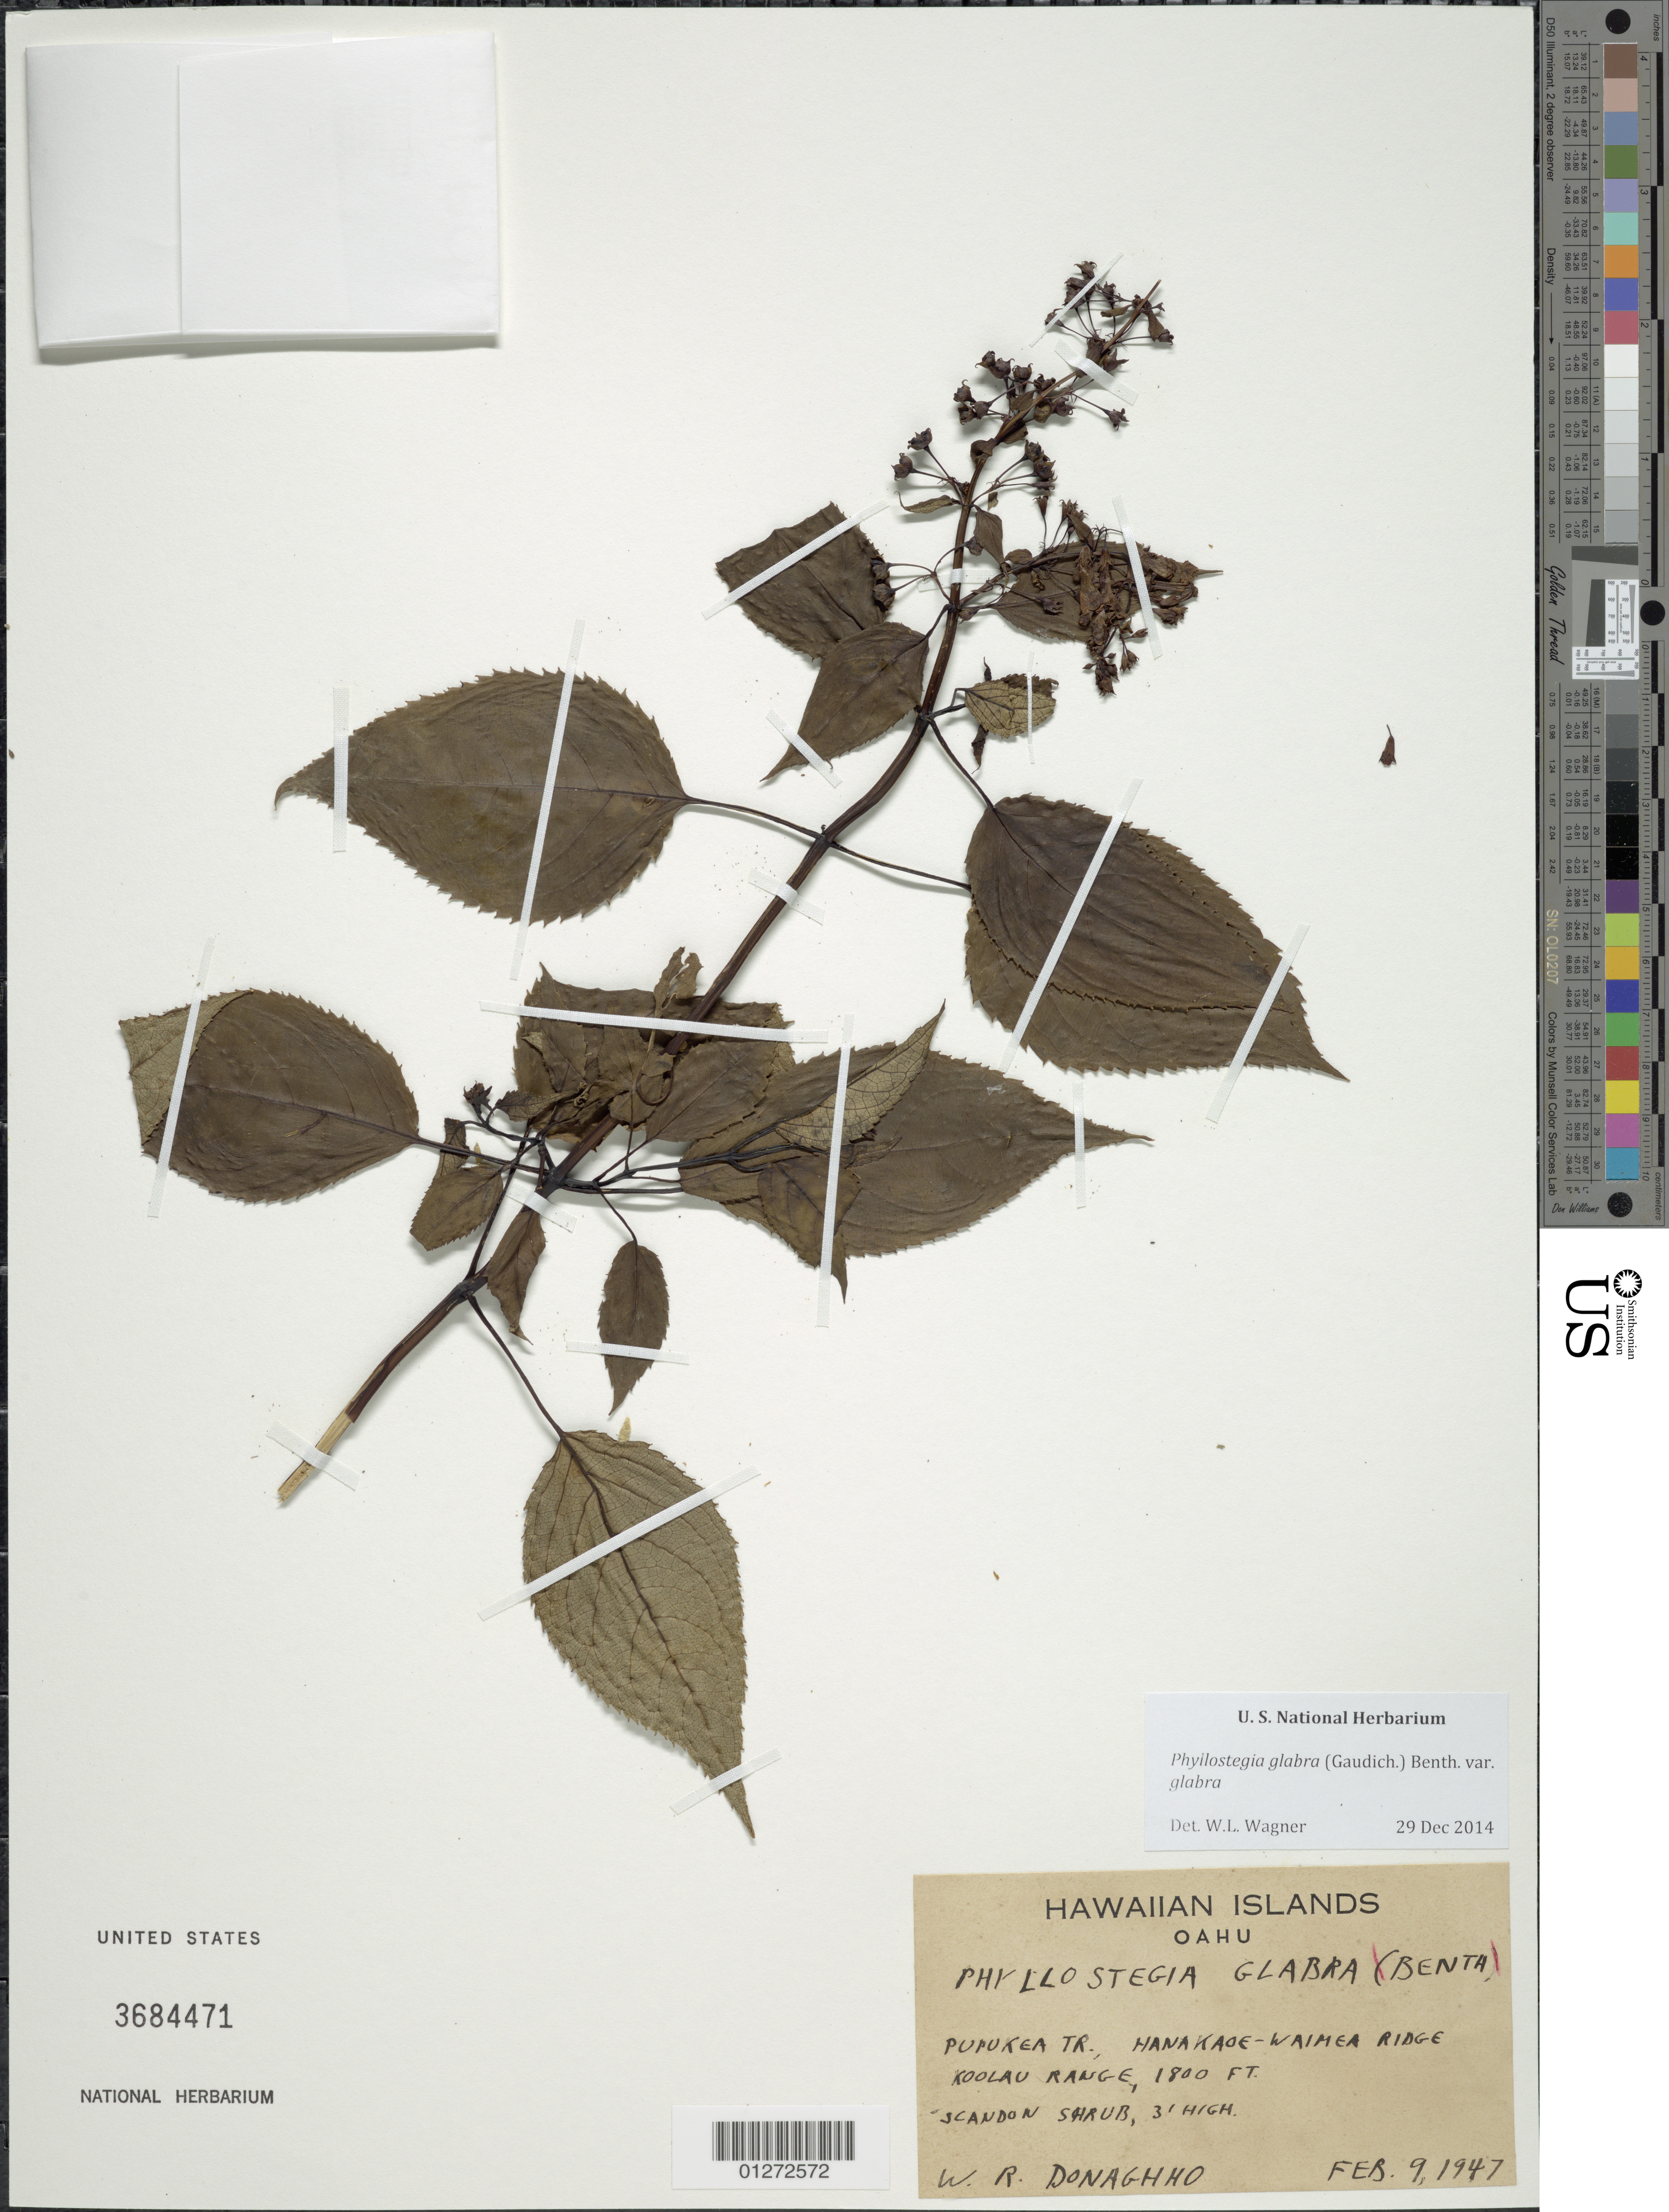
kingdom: Plantae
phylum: Tracheophyta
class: Magnoliopsida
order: Lamiales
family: Lamiaceae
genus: Phyllostegia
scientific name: Phyllostegia glabra var. glabra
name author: (Gaudich.) Benth.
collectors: W. Donaghho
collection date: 1947-02-09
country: United States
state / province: Hawaii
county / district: Honolulu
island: Oahu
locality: Pupukea Tr., Hanakaoe-Waimea Ridge, Koolau Range.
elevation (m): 549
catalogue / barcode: US 3684471